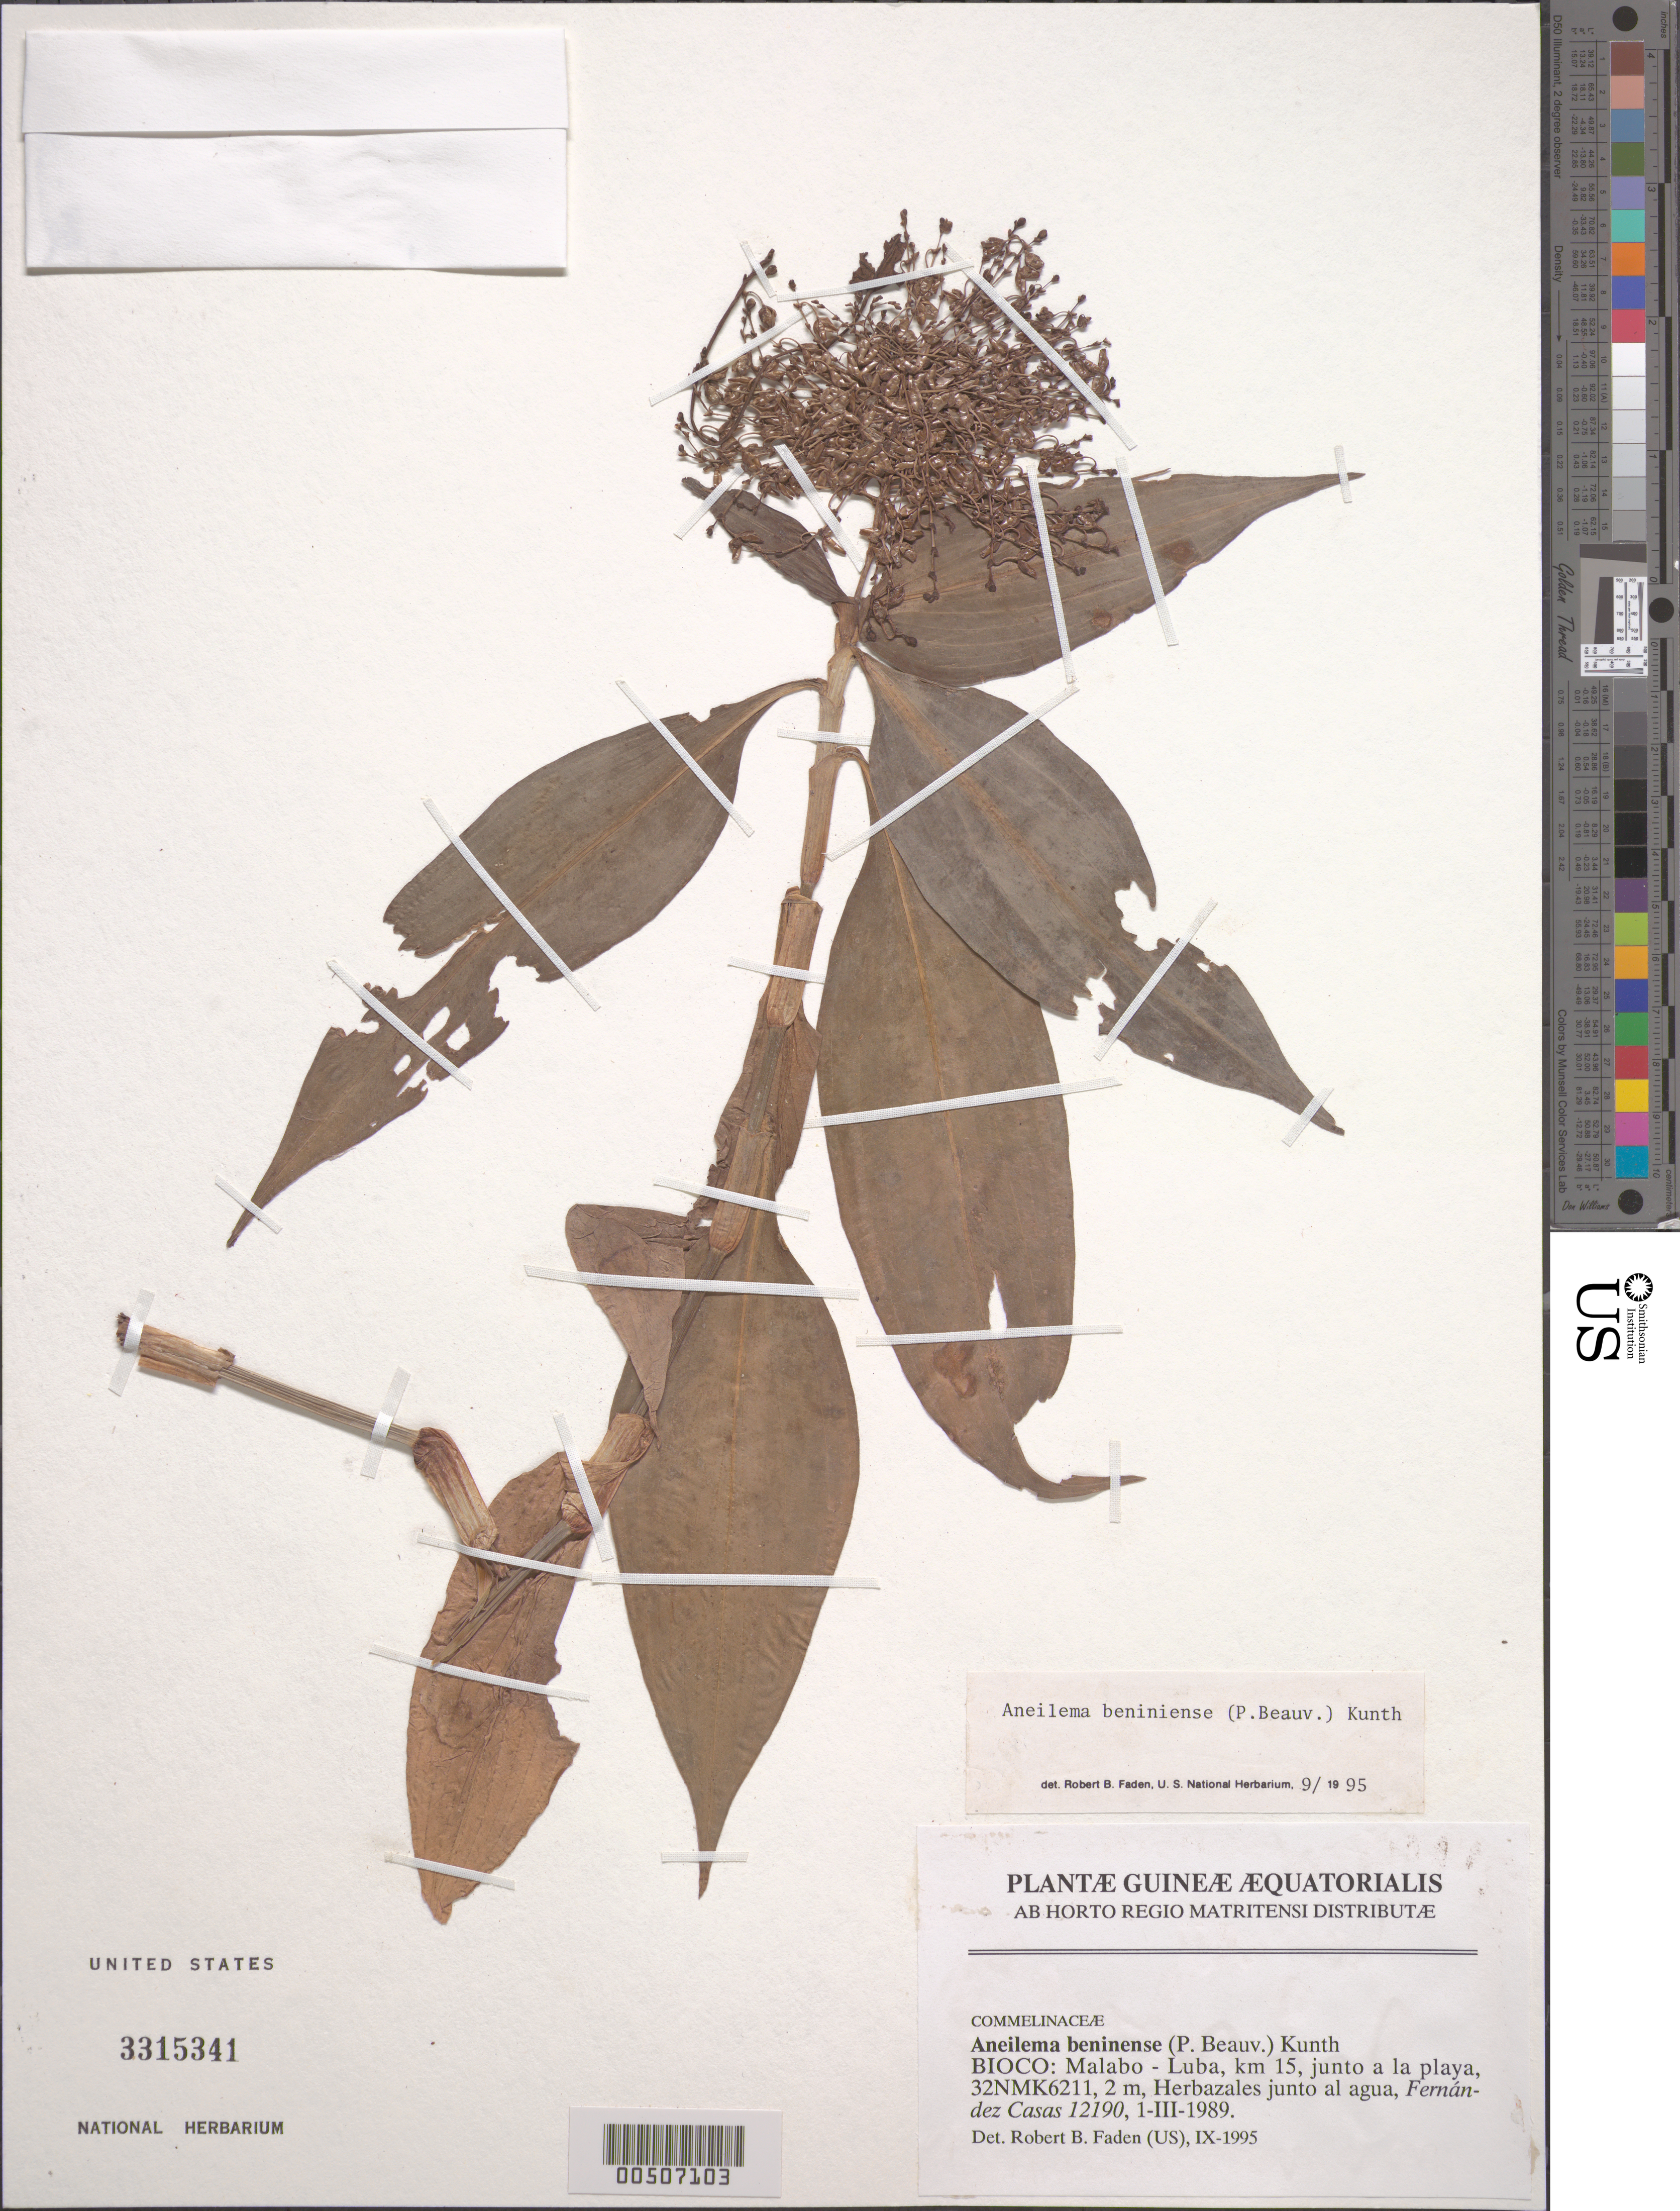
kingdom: Plantae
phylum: Tracheophyta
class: Liliopsida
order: Commelinales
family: Commelinaceae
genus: Aneilema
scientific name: Aneilema beniniense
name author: (P. Beauv.) Kunth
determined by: Faden, Robert B., (US), Smithsonian Institution - National Museum of Natural History (UNITED STATES)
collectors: F. Casas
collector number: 12190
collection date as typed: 01 Mar 1989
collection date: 1989-03-01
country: Equatorial Guinea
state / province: Bioko Norte / Bioko Sur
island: Bioko Island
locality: Malabo - Luba. [former Province of Fernando Pó (Bioko).]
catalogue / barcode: US 3315341